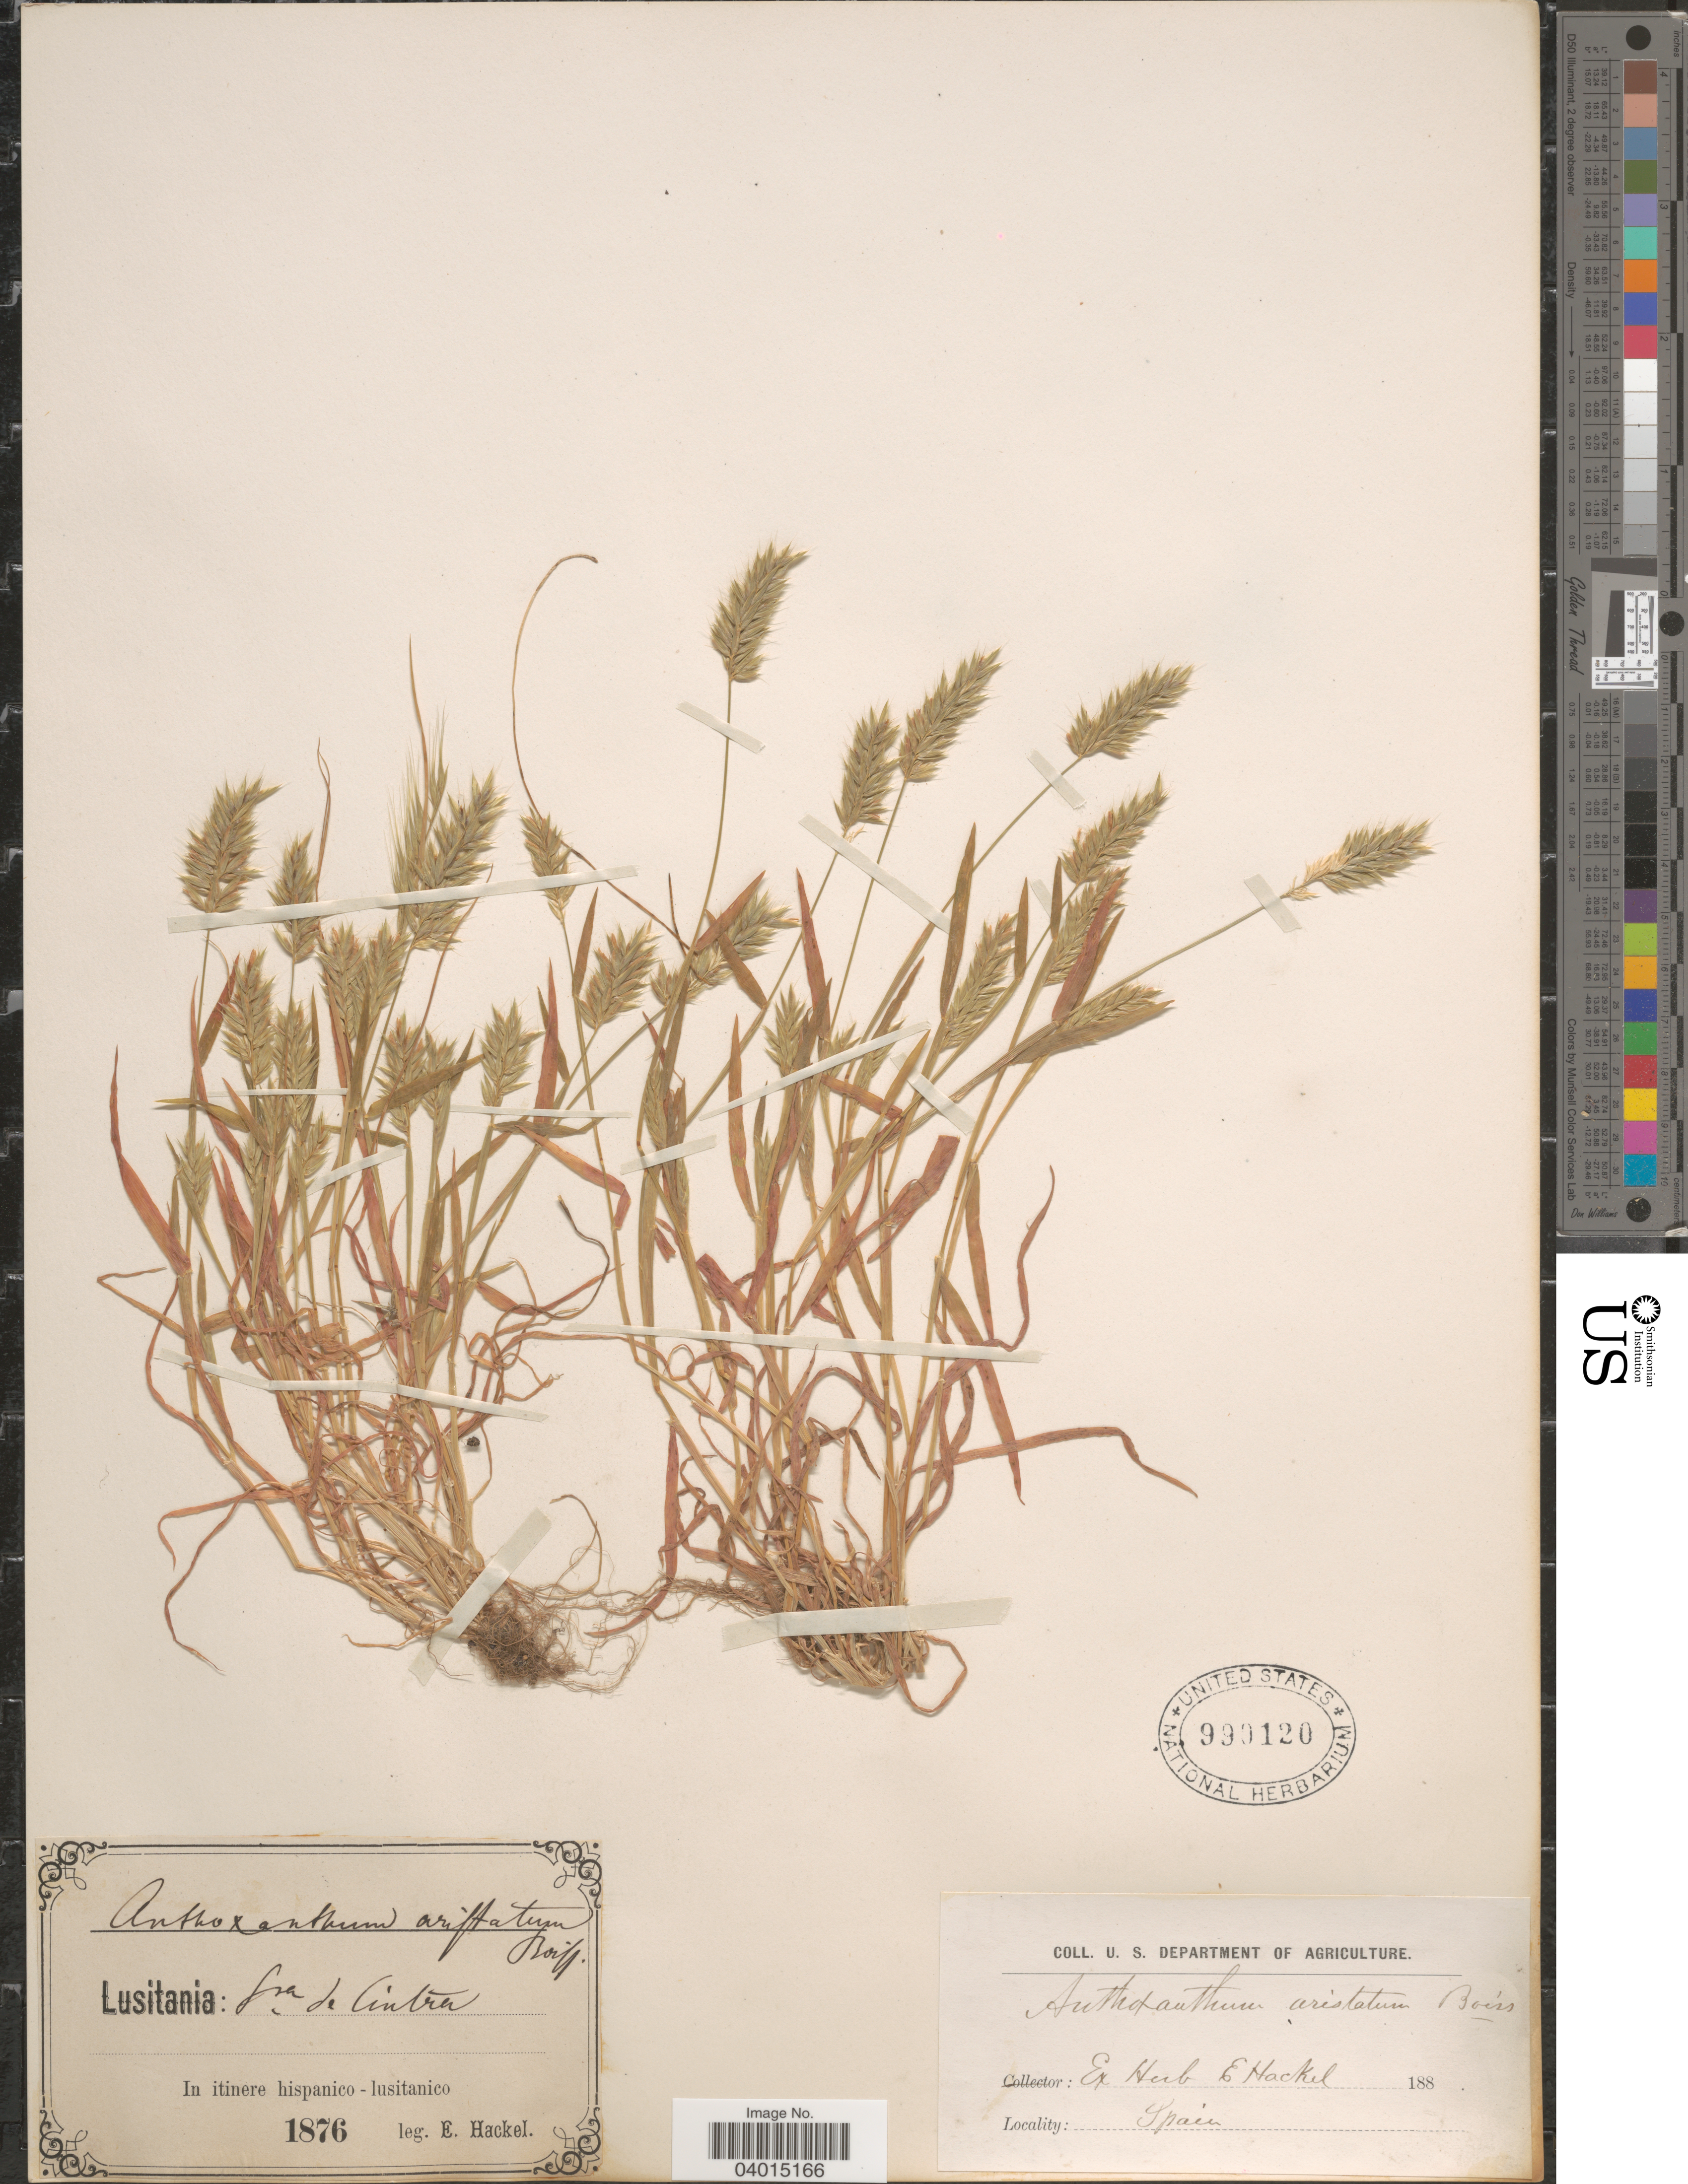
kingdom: Plantae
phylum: Tracheophyta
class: Liliopsida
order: Poales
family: Poaceae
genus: Anthoxanthum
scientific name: Anthoxanthum aristatum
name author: Boiss.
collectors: E. Hackel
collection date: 1876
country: Spain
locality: Lusitania: Gra de Cintra. In itinere hispanico - lusitanico.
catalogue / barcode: US 990120